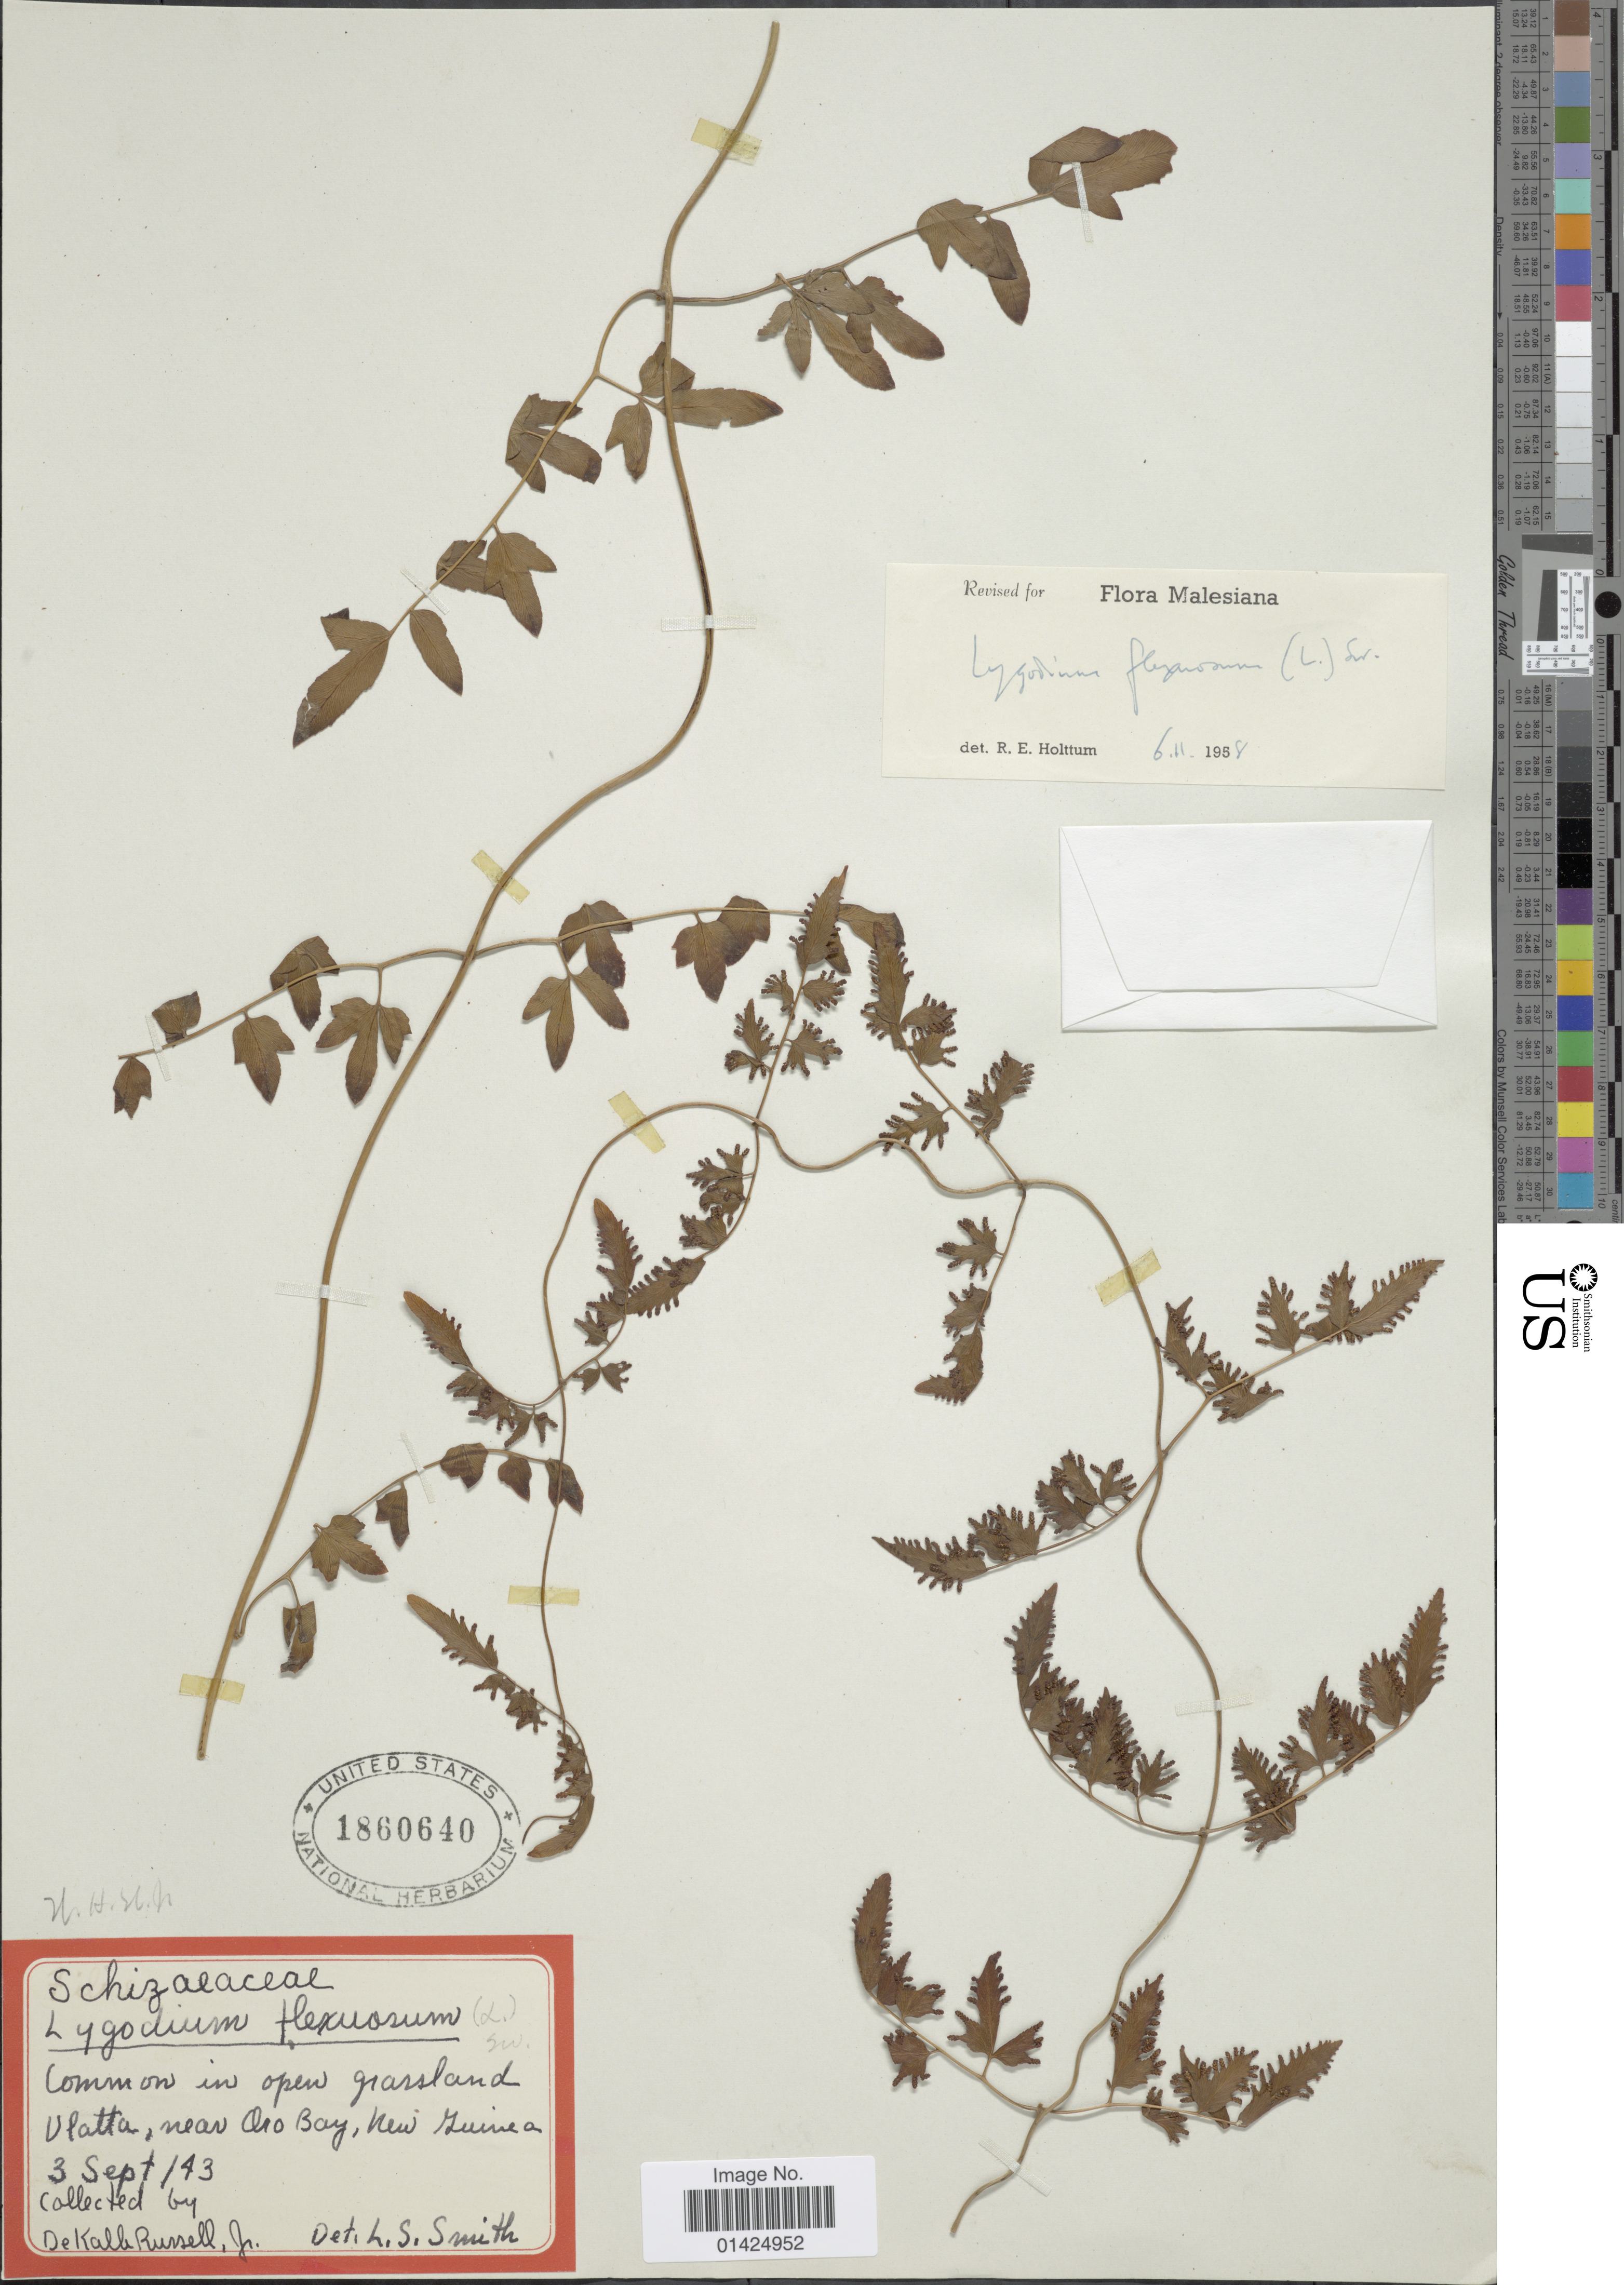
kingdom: Plantae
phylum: Tracheophyta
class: Polypodiopsida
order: Schizaeales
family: Lygodiaceae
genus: Lygodium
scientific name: Lygodium flexuosum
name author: Sw.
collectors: D. K. Russell Jr.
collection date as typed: Transcribed d/m/y: 3/9/43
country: Papua New Guinea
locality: Vlatta, near Oro Bay, New Guinea.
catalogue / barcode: US 1860640